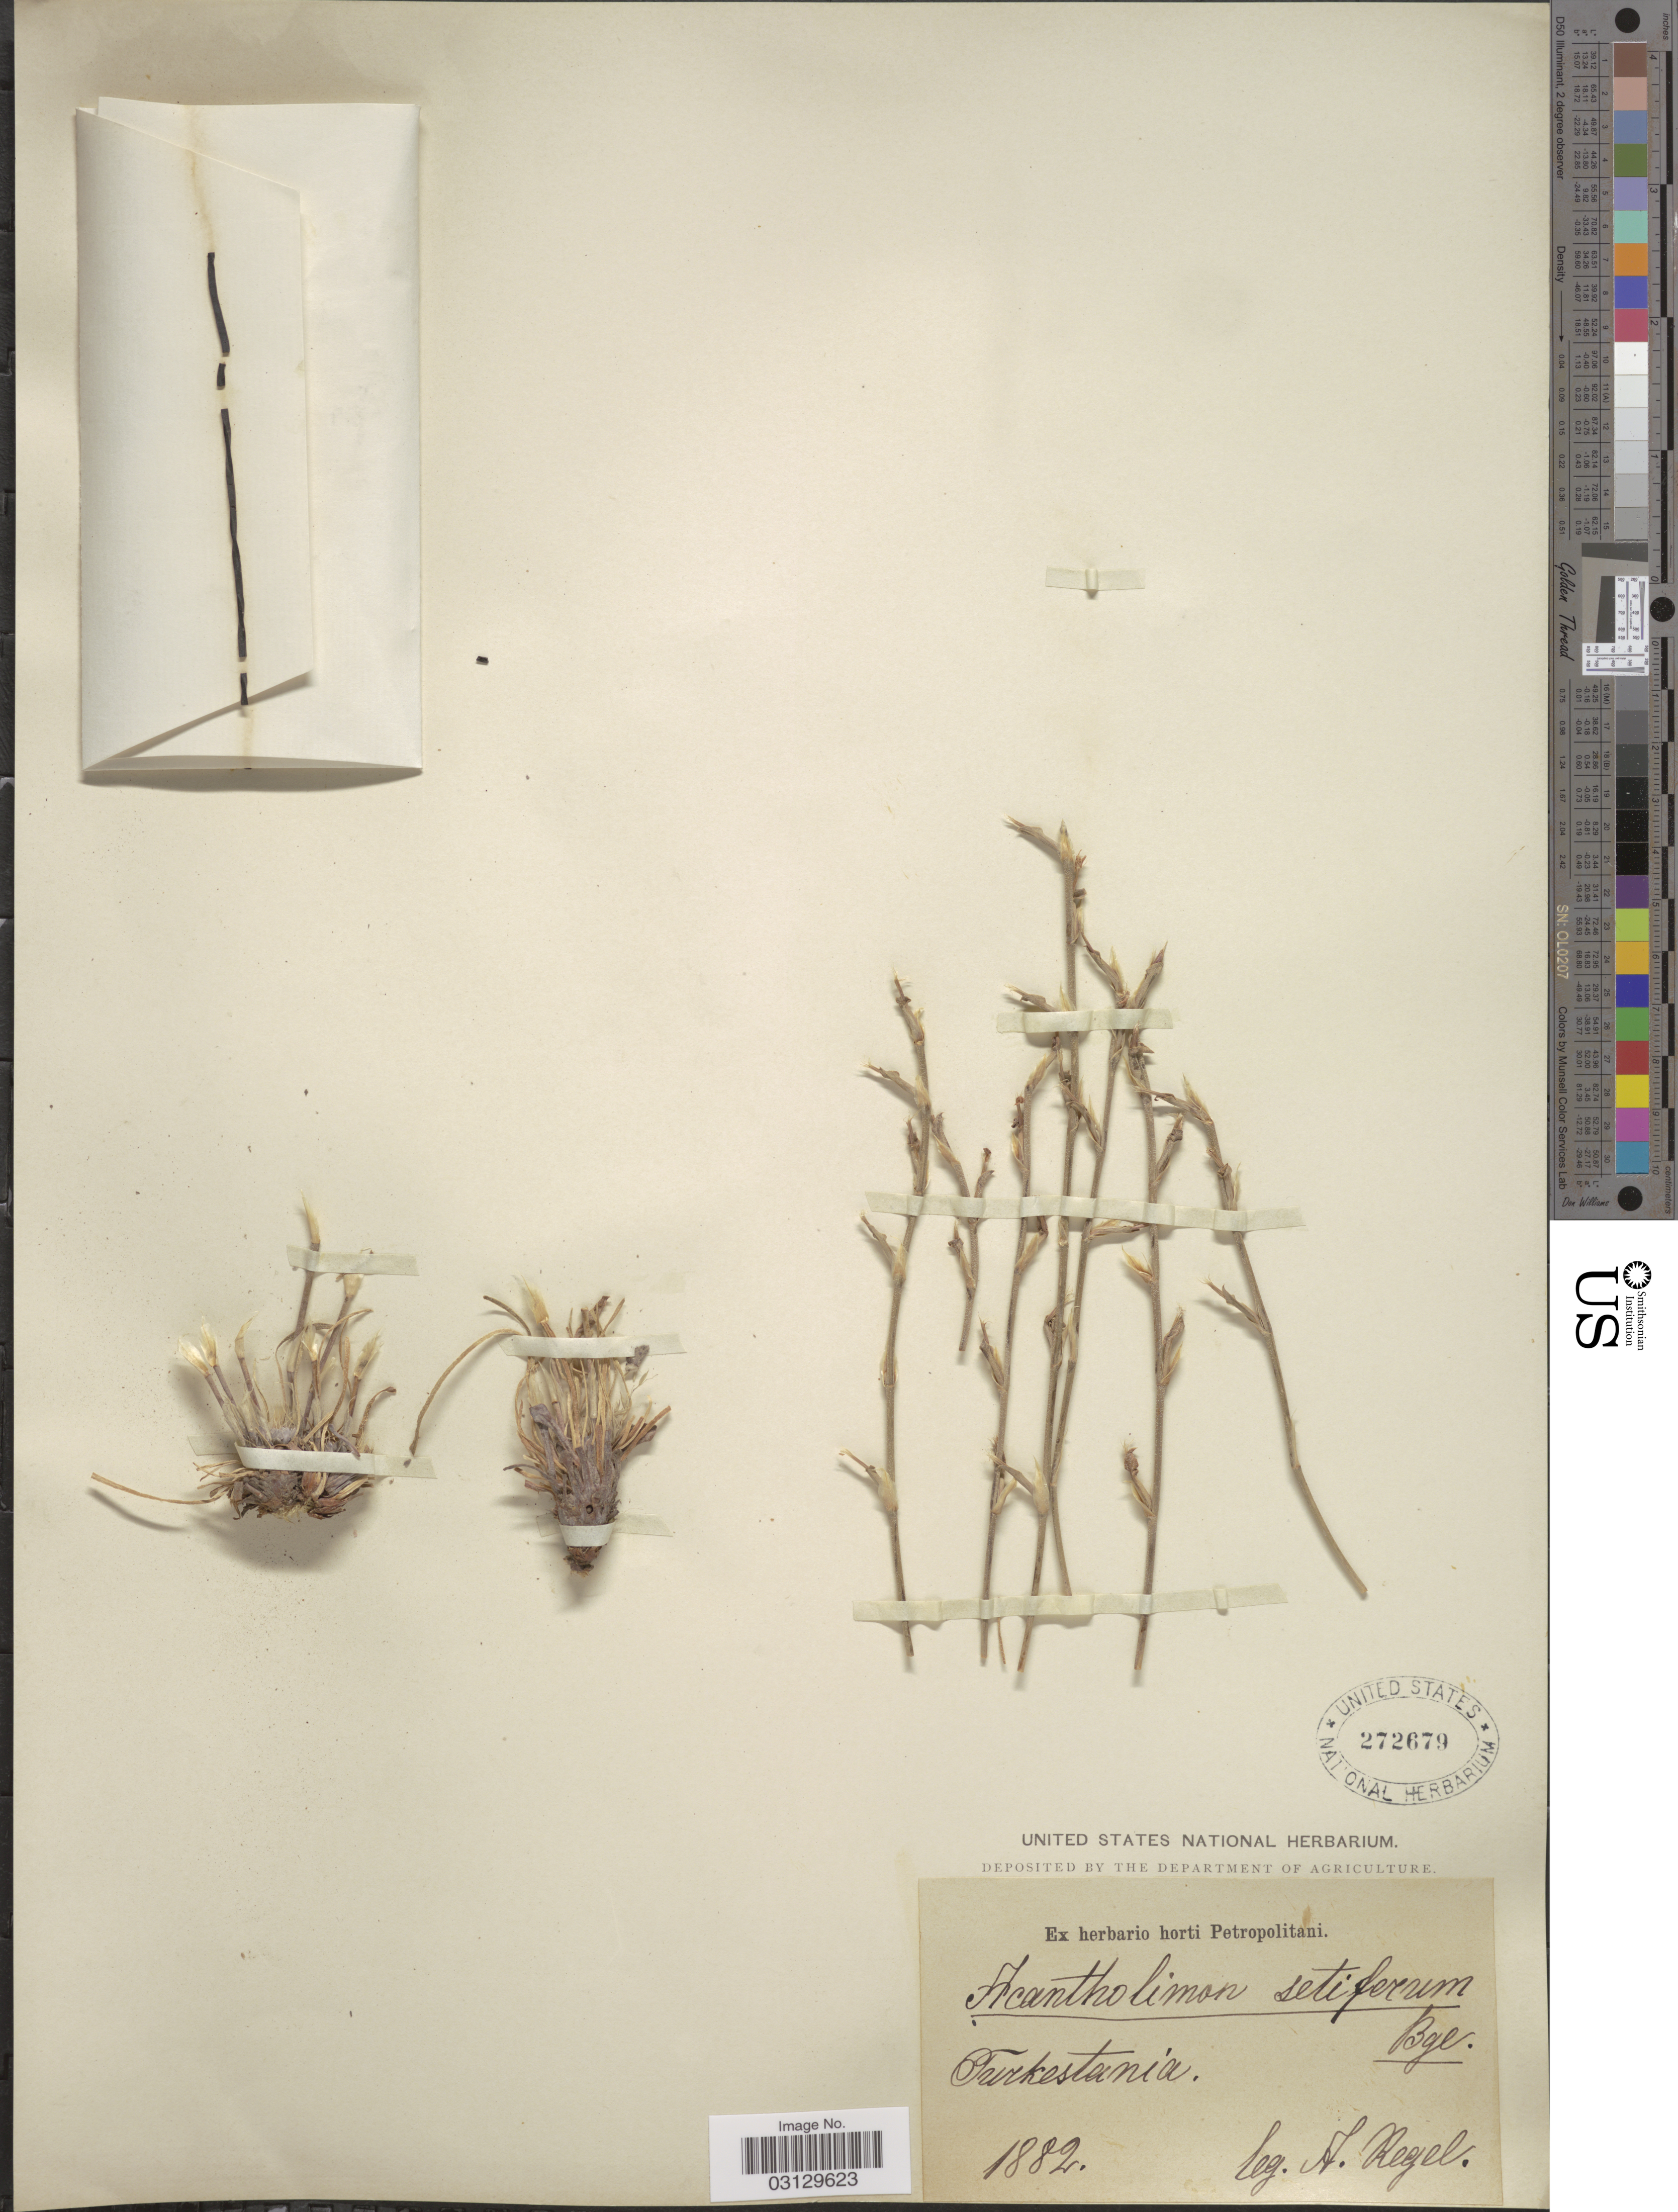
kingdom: Plantae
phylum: Tracheophyta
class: Magnoliopsida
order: Caryophyllales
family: Plumbaginaceae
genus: Acantholimon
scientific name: Acantholimon setiferum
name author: Bunge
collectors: A. Regel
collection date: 1882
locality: Turkestania.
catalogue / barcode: US 272679